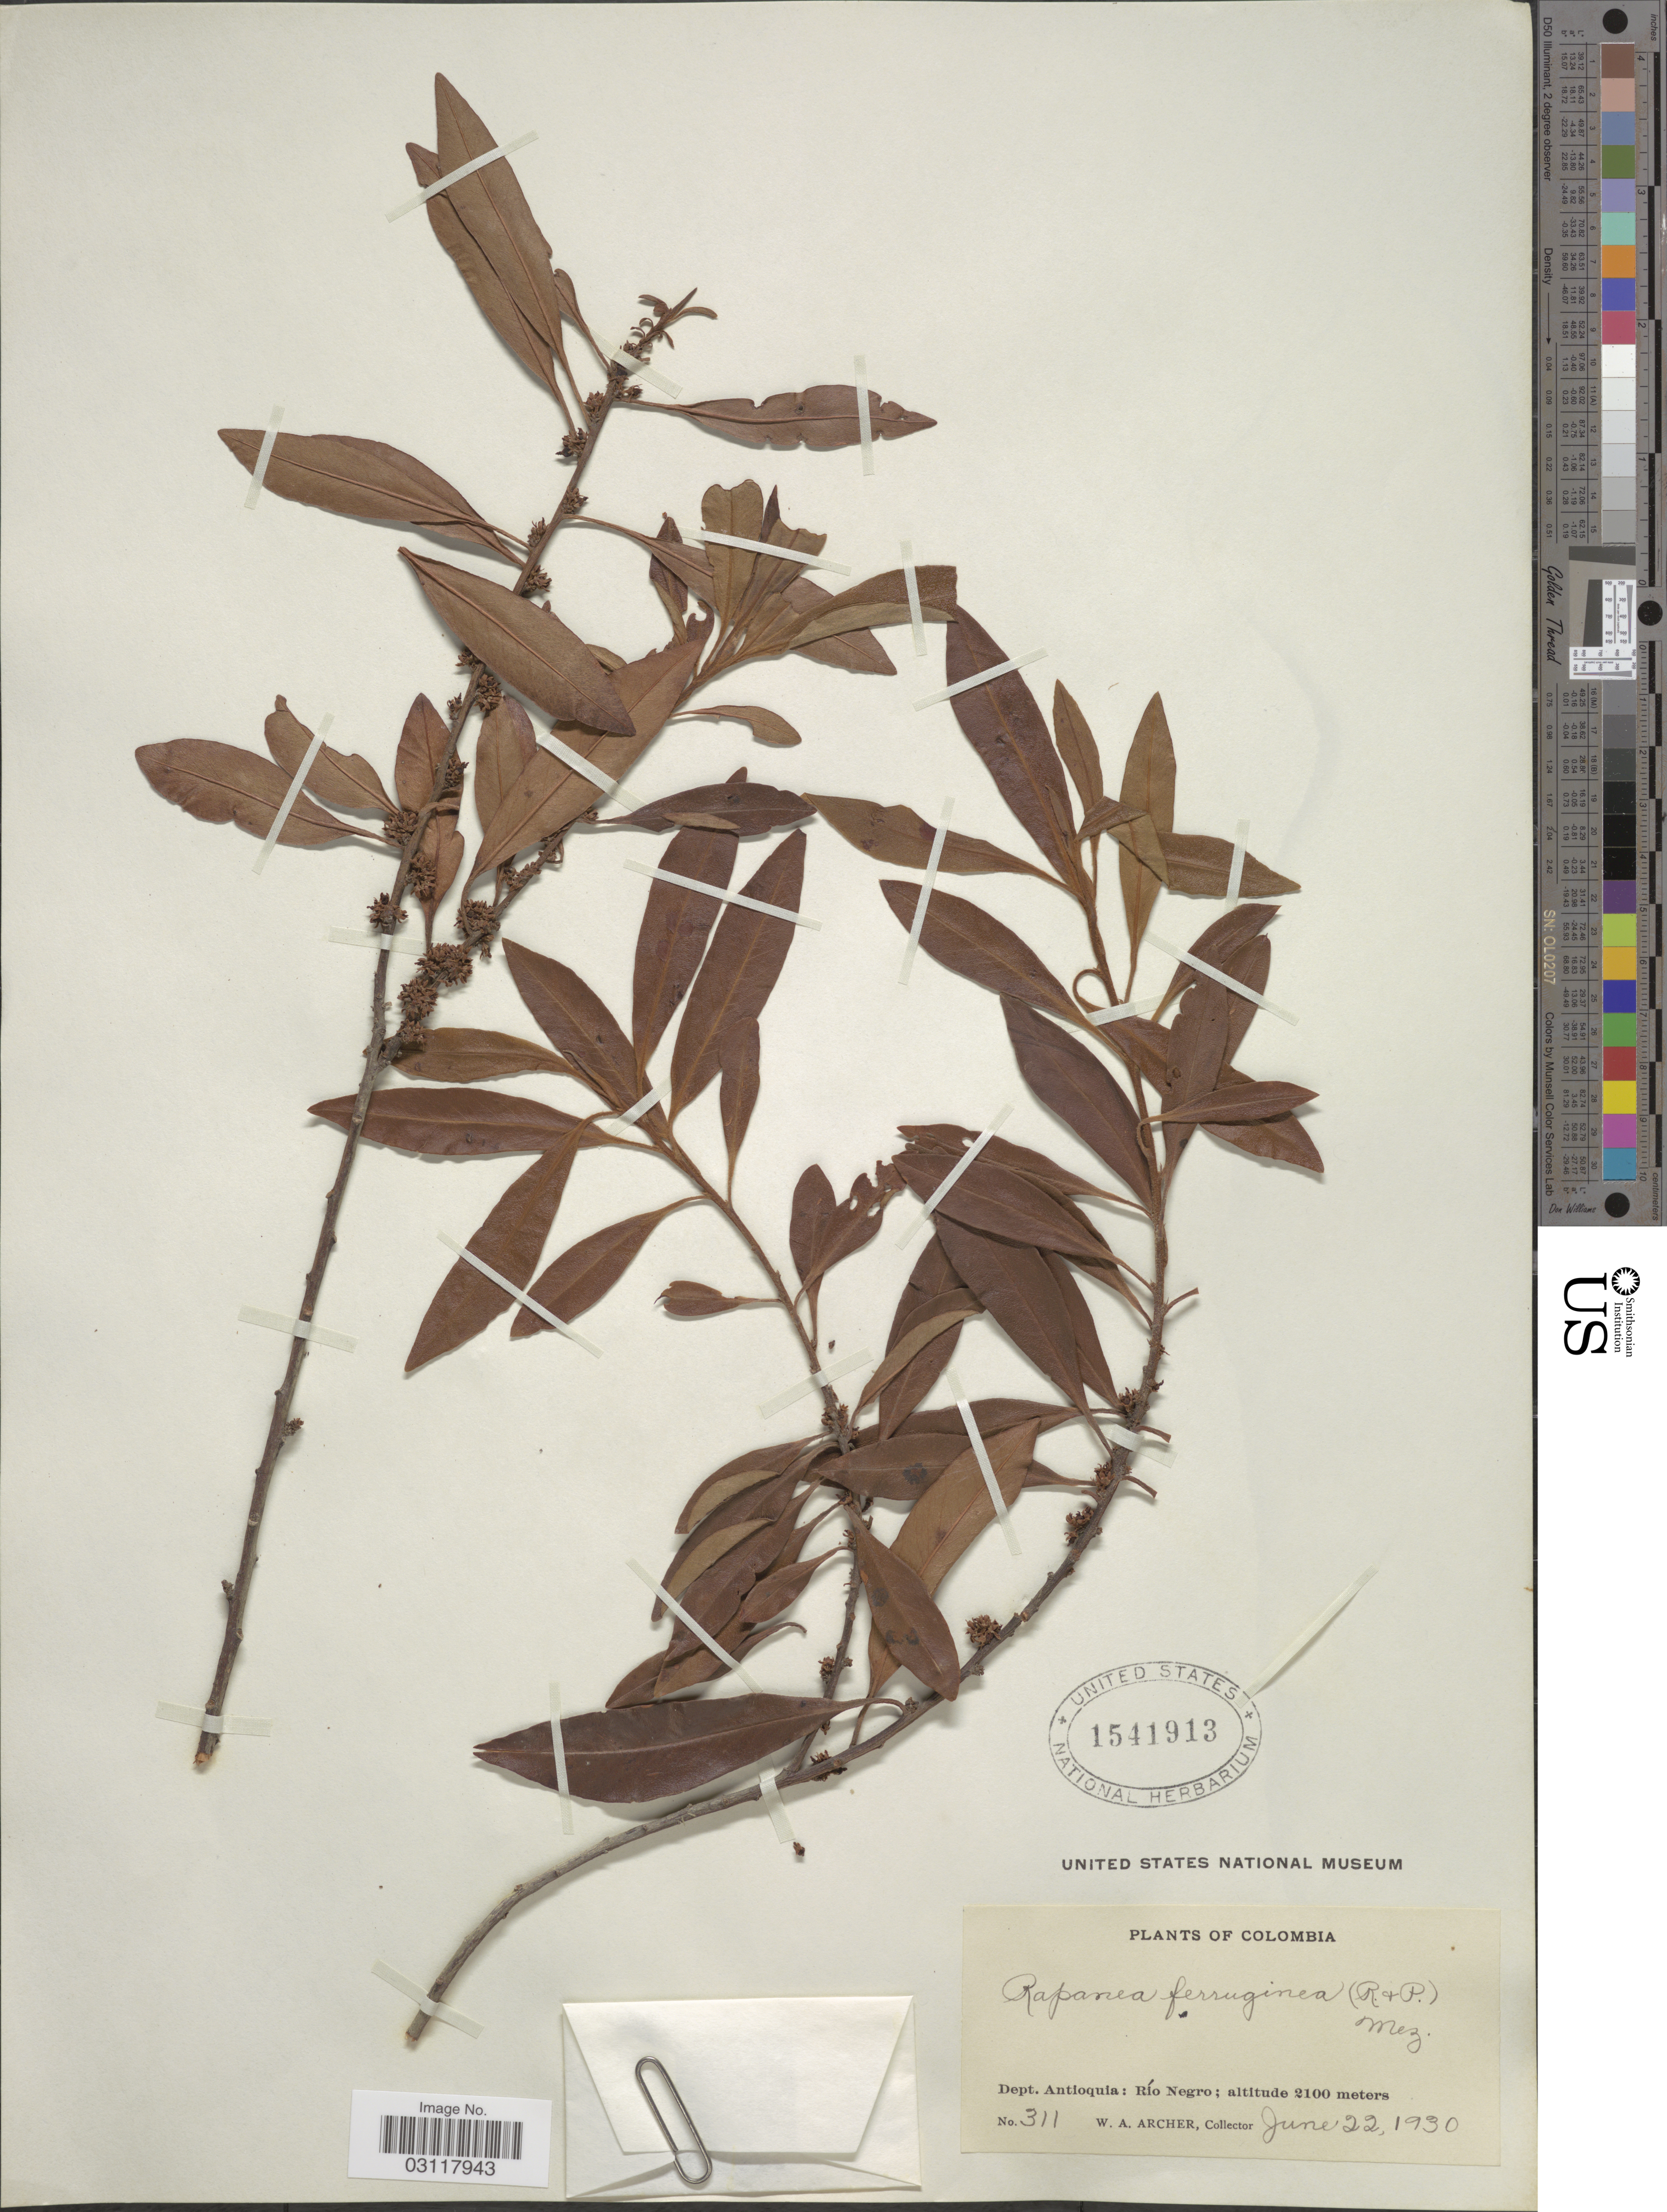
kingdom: Plantae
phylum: Tracheophyta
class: Magnoliopsida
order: Ericales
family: Primulaceae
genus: Rapanea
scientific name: Rapanea ferruginea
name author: (Ruiz & Pav.) Mez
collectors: W. Archer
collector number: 311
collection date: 1930-06-22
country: Colombia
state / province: Antioquia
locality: Dept. Antioquia: Río Negro.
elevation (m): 2100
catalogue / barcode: US 1541913